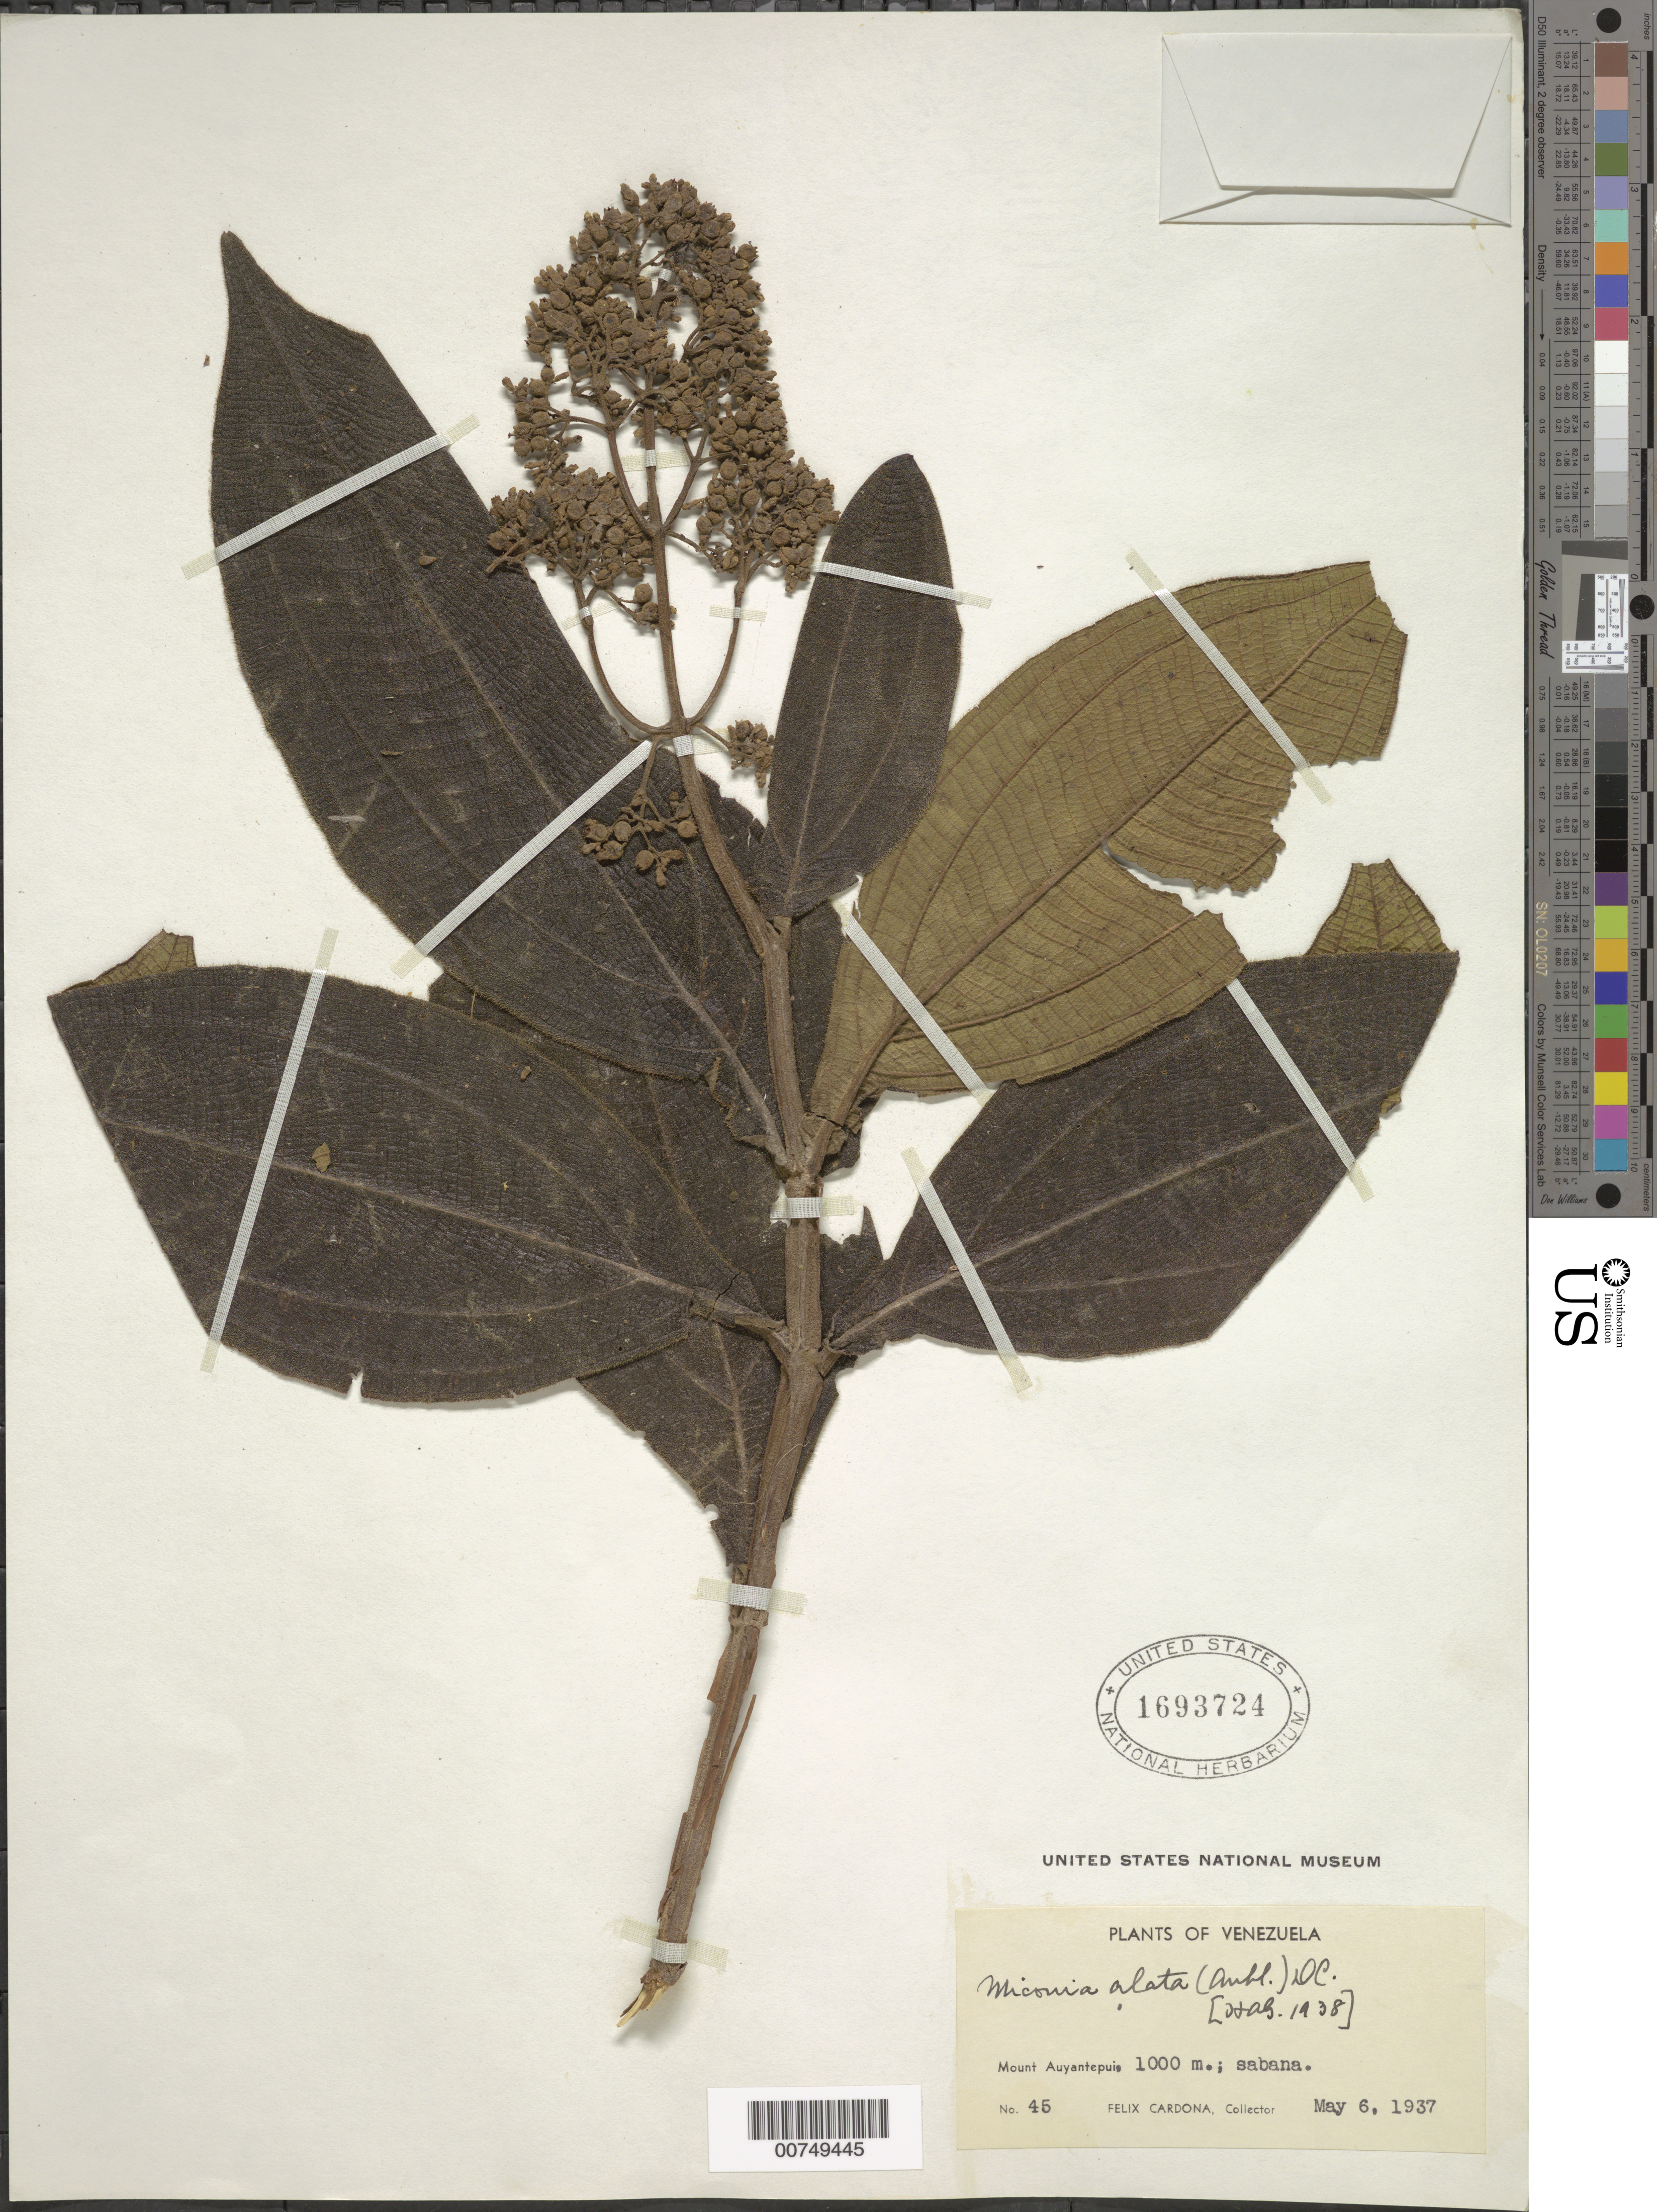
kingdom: Plantae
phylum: Tracheophyta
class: Magnoliopsida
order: Myrtales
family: Melastomataceae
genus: Miconia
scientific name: Miconia alata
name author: (Aubl.) DC.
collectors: F. Cardona Puig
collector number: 45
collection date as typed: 6-May-37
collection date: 1937-05-06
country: Venezuela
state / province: Bolívar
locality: Cerro Auyantepuí, Alto Caroní, Guayana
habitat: Savanna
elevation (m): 1000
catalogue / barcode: US 1693724